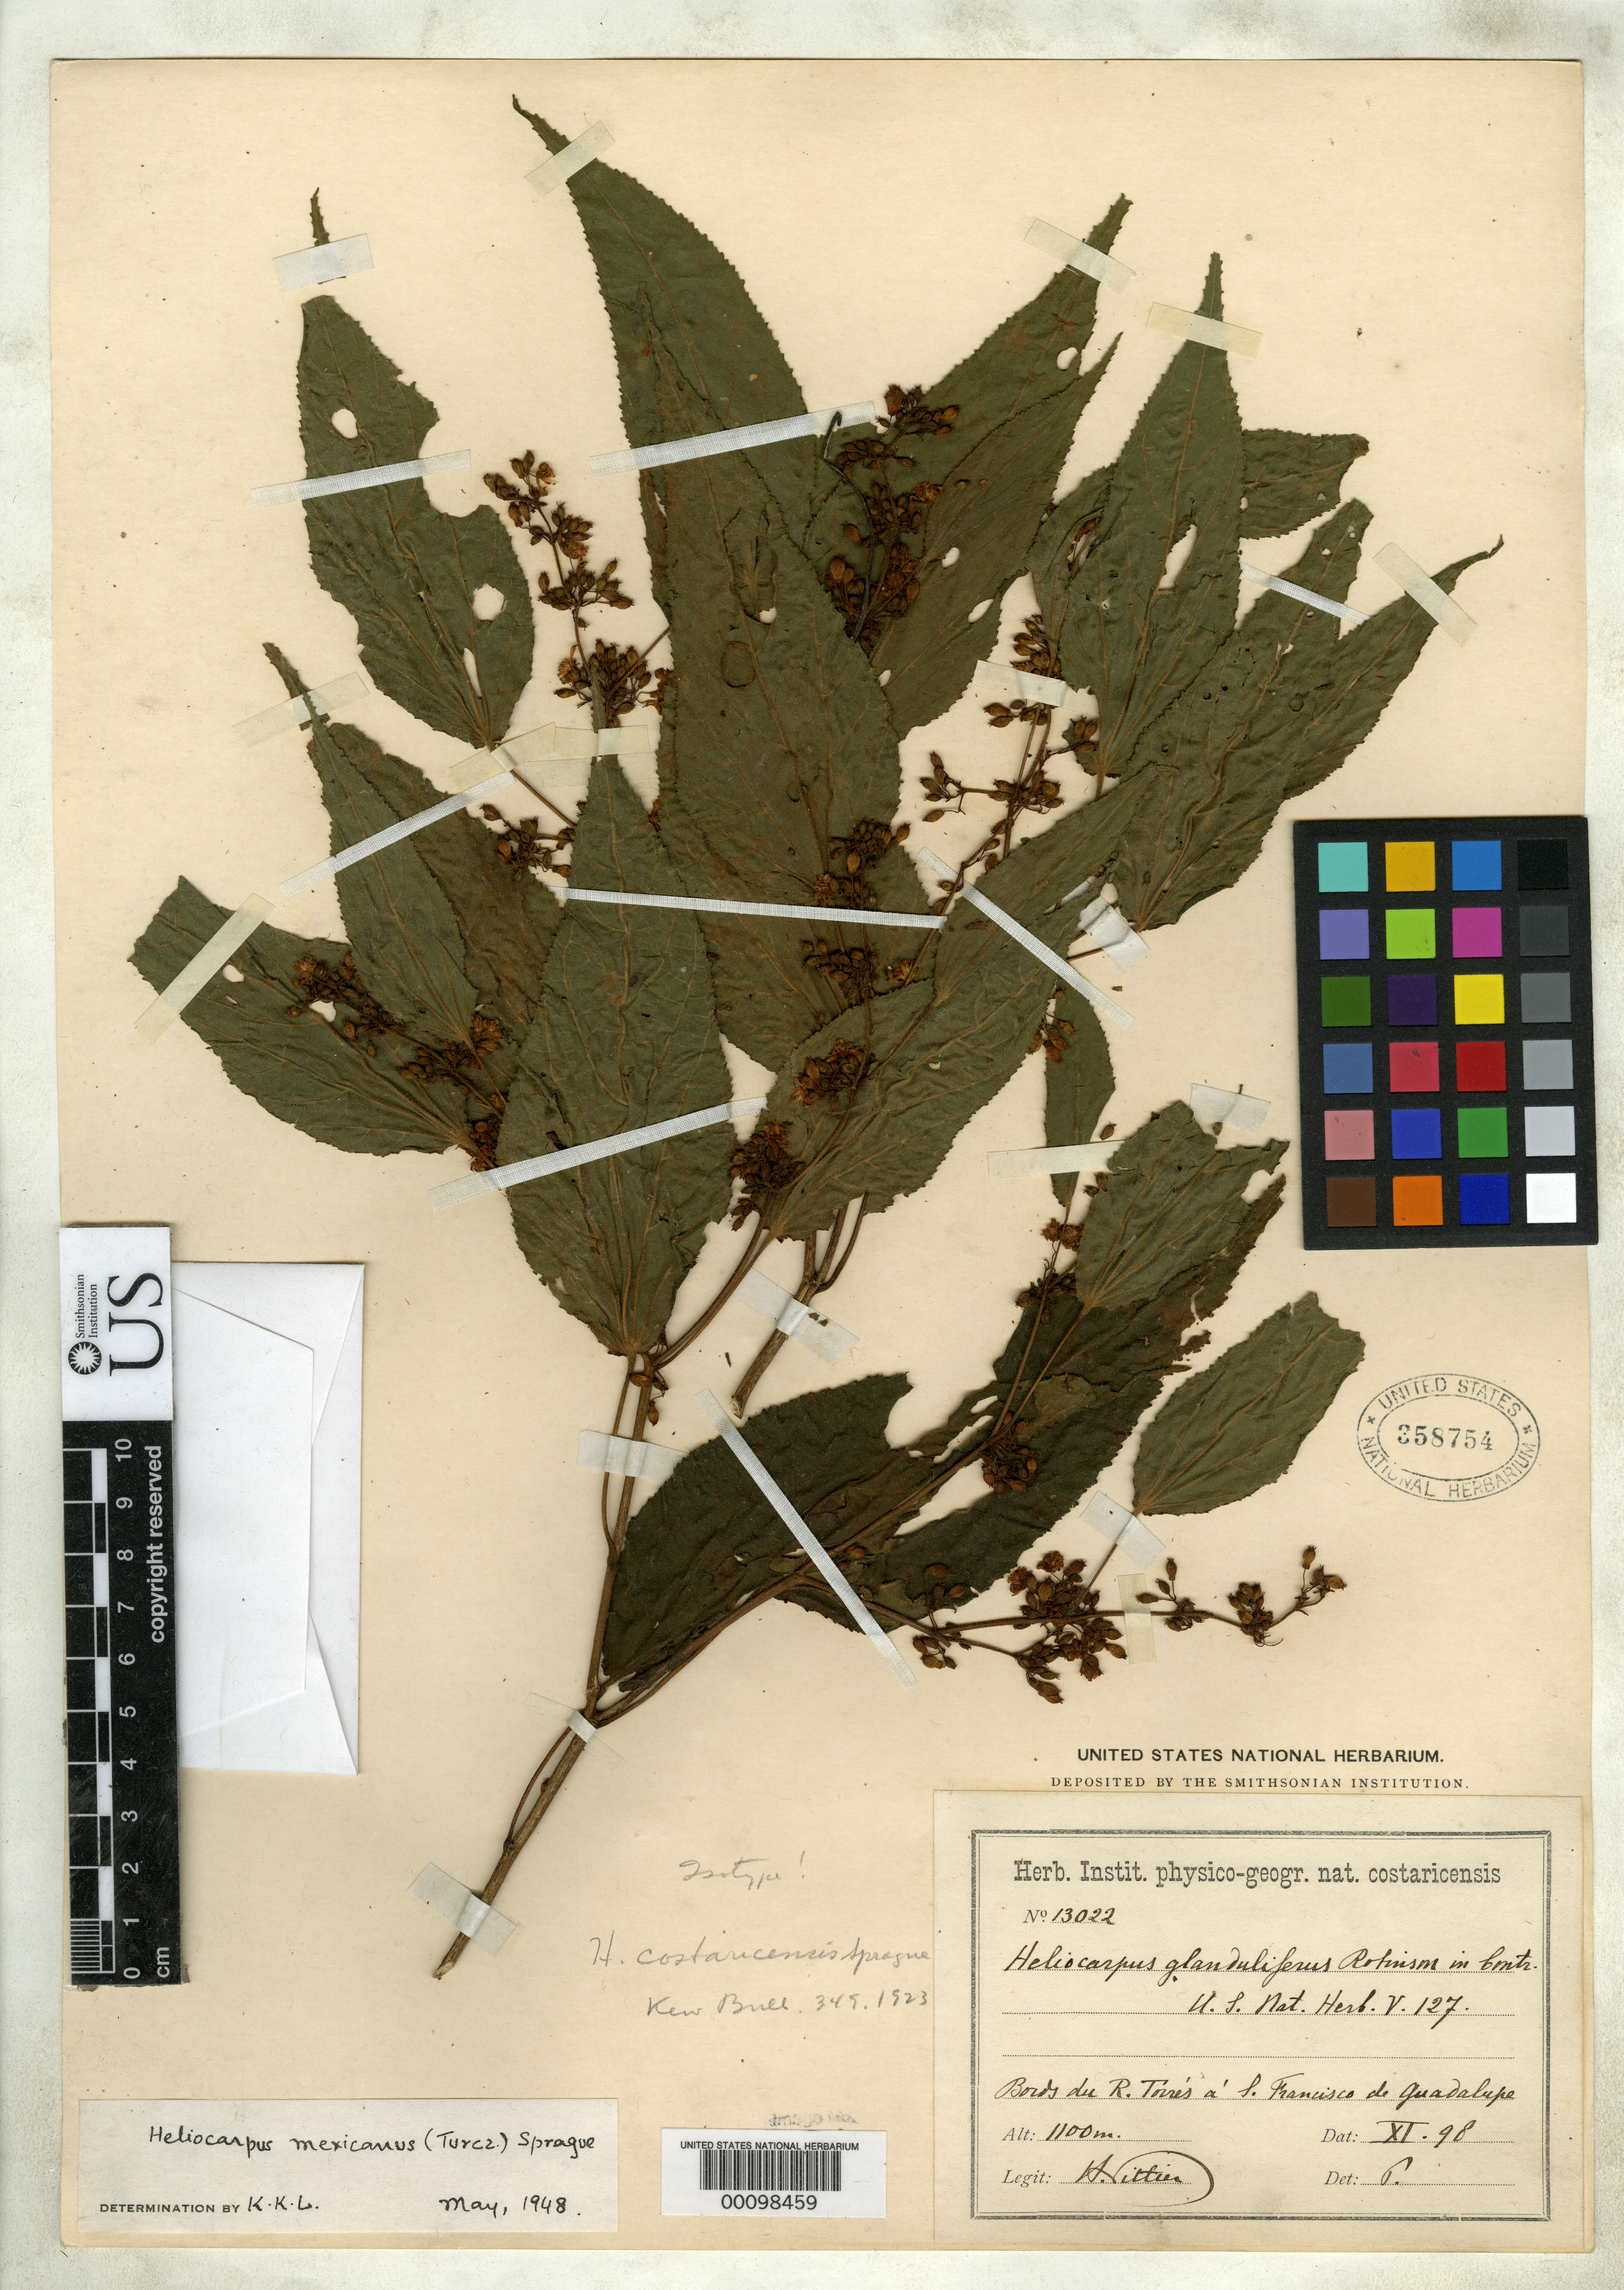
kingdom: Plantae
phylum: Tracheophyta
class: Magnoliopsida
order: Malvales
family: Malvaceae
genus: Heliocarpus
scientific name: Heliocarpus costaricensis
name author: Sprague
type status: Type Collection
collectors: H. F. Pittier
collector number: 7451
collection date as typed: Oct 1898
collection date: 1898-10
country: Costa Rica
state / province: San José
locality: Bords du Rio Torres a San Francisco de Guadeloupe.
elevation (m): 1100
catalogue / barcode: US 358754